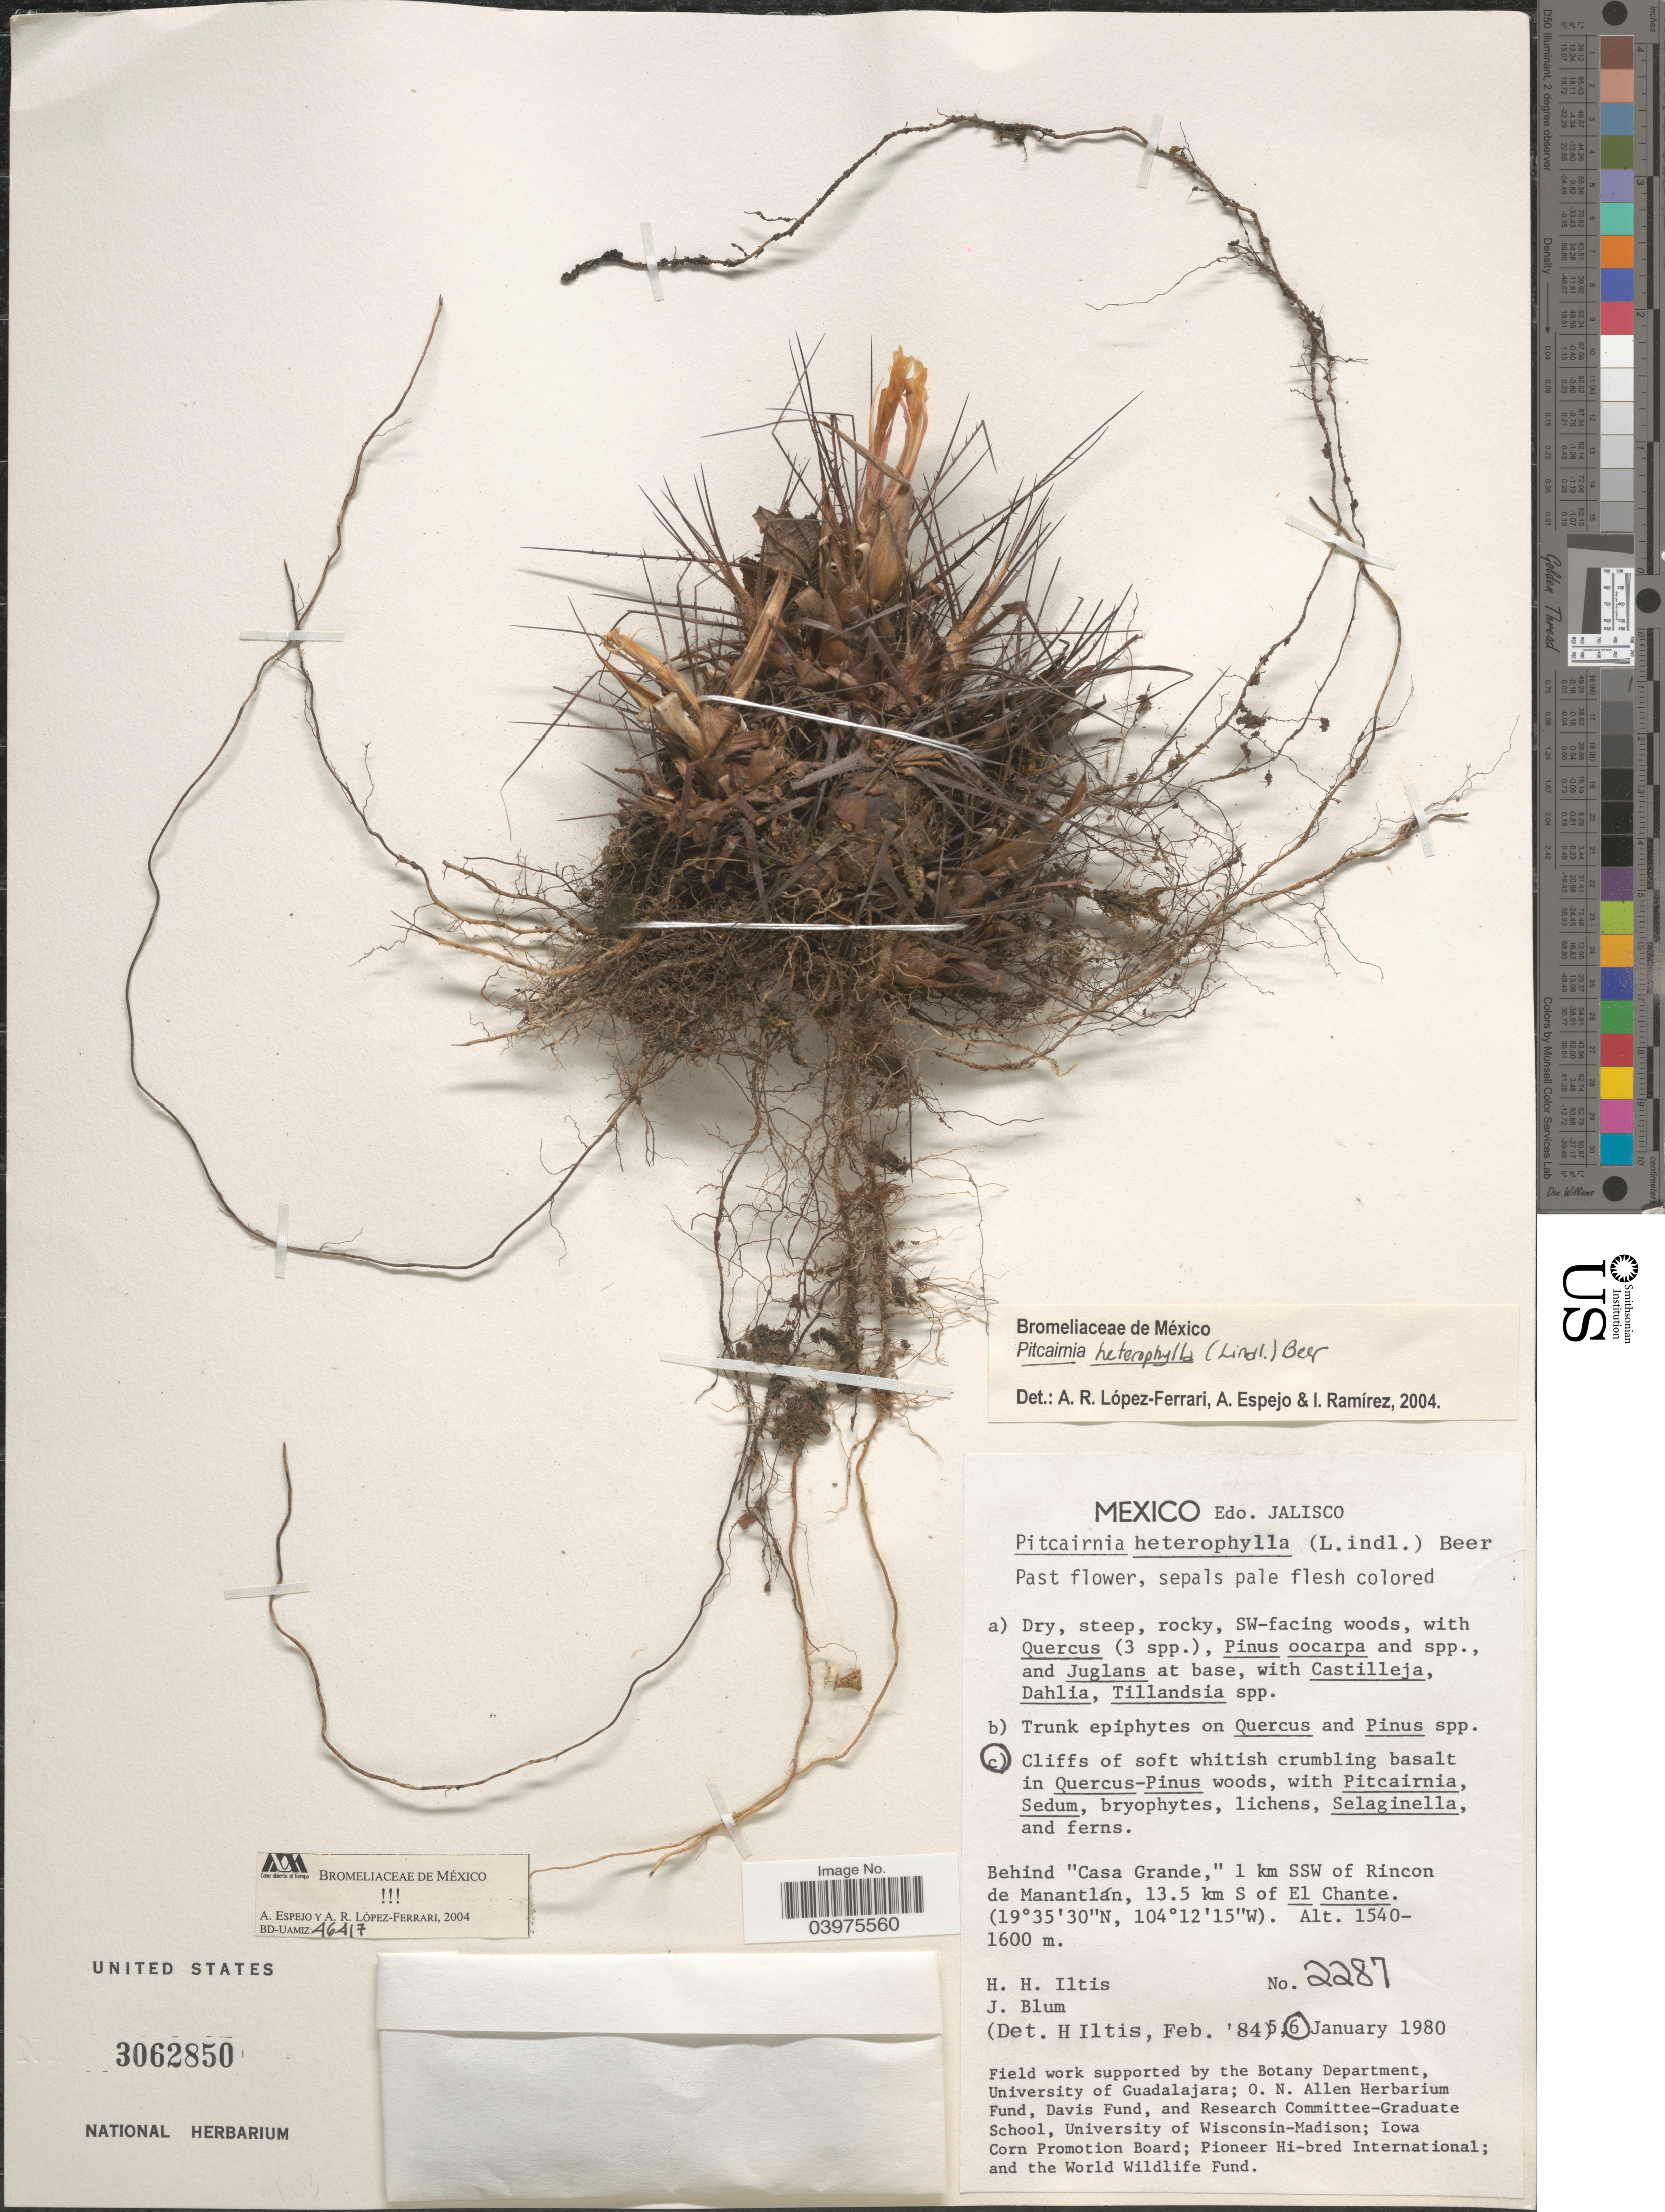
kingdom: Plantae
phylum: Tracheophyta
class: Liliopsida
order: Poales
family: Bromeliaceae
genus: Pitcairnia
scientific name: Pitcairnia heterophylla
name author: (Lindl.) Beer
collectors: H. H. Iltis & J. Blum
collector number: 2287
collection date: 1980-01-06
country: Mexico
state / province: Jalisco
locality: Behind "Casa Grande," 1 km SSW of Rincon de Manantlán, 13.5 km S of El Chante.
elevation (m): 1540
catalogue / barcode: US 3062850